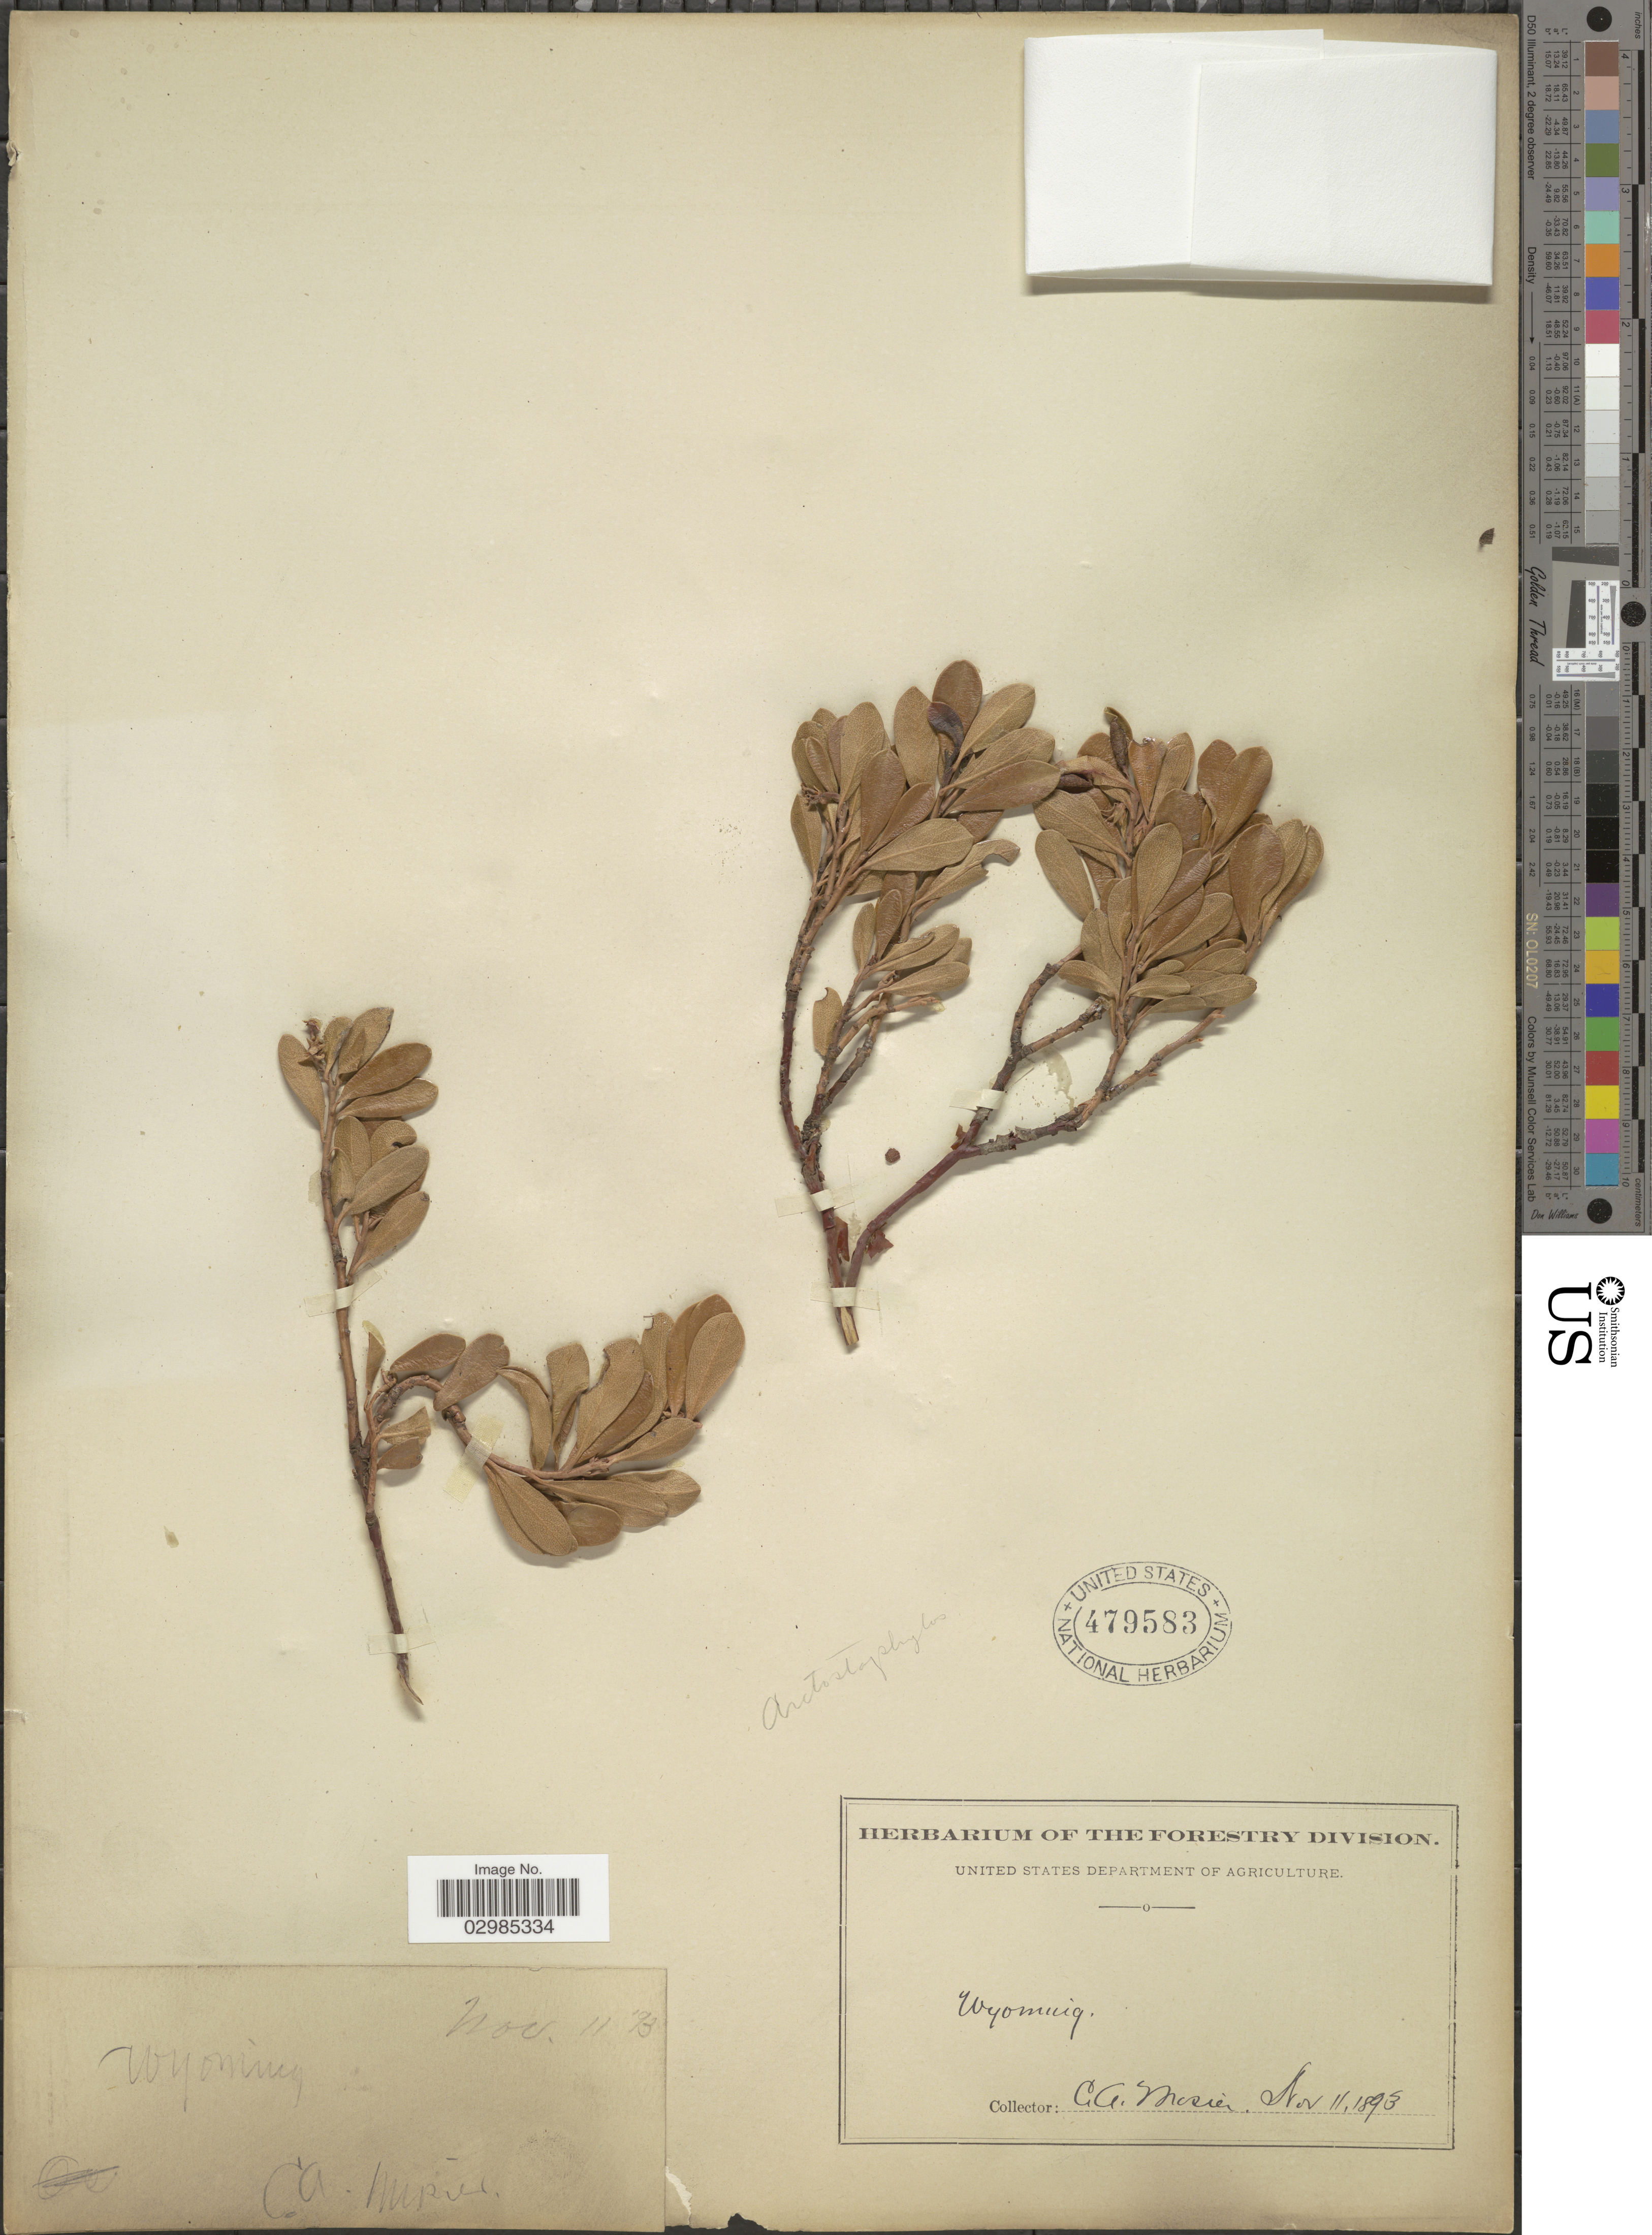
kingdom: Plantae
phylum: Tracheophyta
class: Magnoliopsida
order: Ericales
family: Ericaceae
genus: Arctostaphylos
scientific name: Arctostaphylos cratericola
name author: (Donn. Sm.) Donn. Sm.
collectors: C. A. Mosier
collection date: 1893-11-11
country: United States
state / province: Wyoming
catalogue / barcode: US 479583